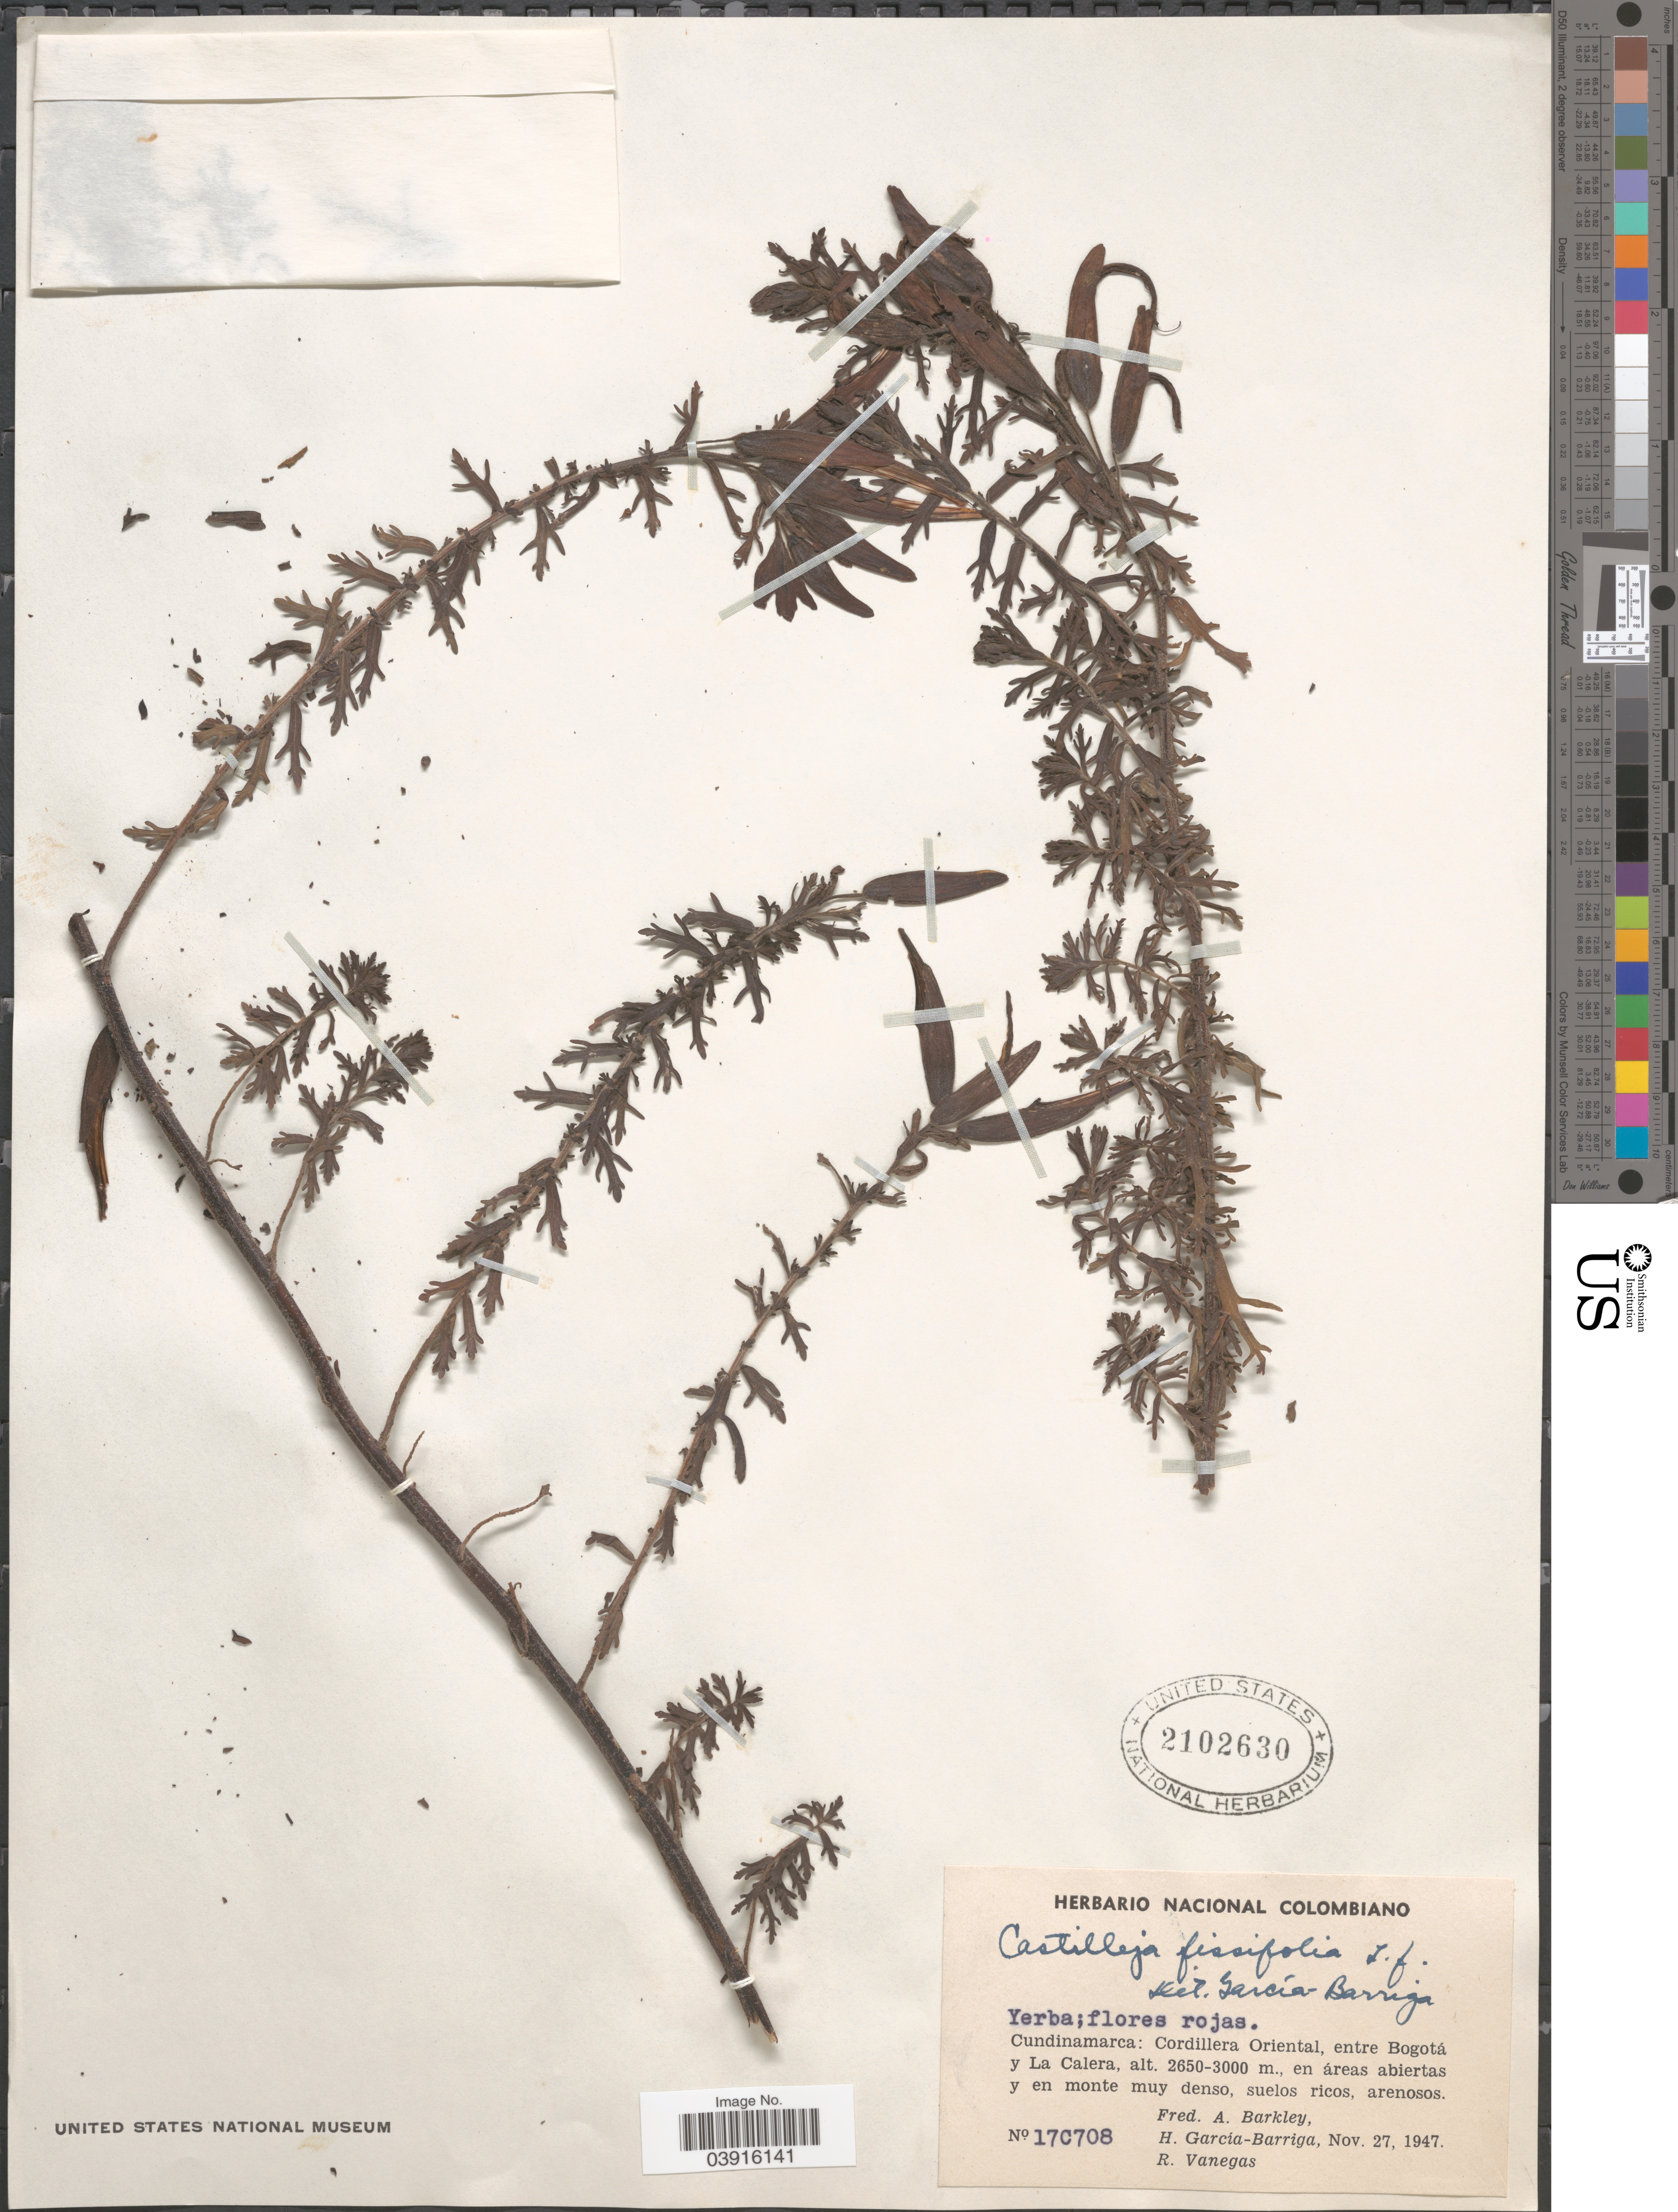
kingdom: Plantae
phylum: Tracheophyta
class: Magnoliopsida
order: Lamiales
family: Orobanchaceae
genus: Castilleja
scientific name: Castilleja fissifolia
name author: L. f.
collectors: F. A. Barkley, H. García Barriga & R. Vanegas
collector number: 17C708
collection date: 1947-11-27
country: Colombia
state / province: Cundinamarca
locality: Cordillera Oriental, entre Bogotá y La Calera.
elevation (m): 2650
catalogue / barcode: US 2102630